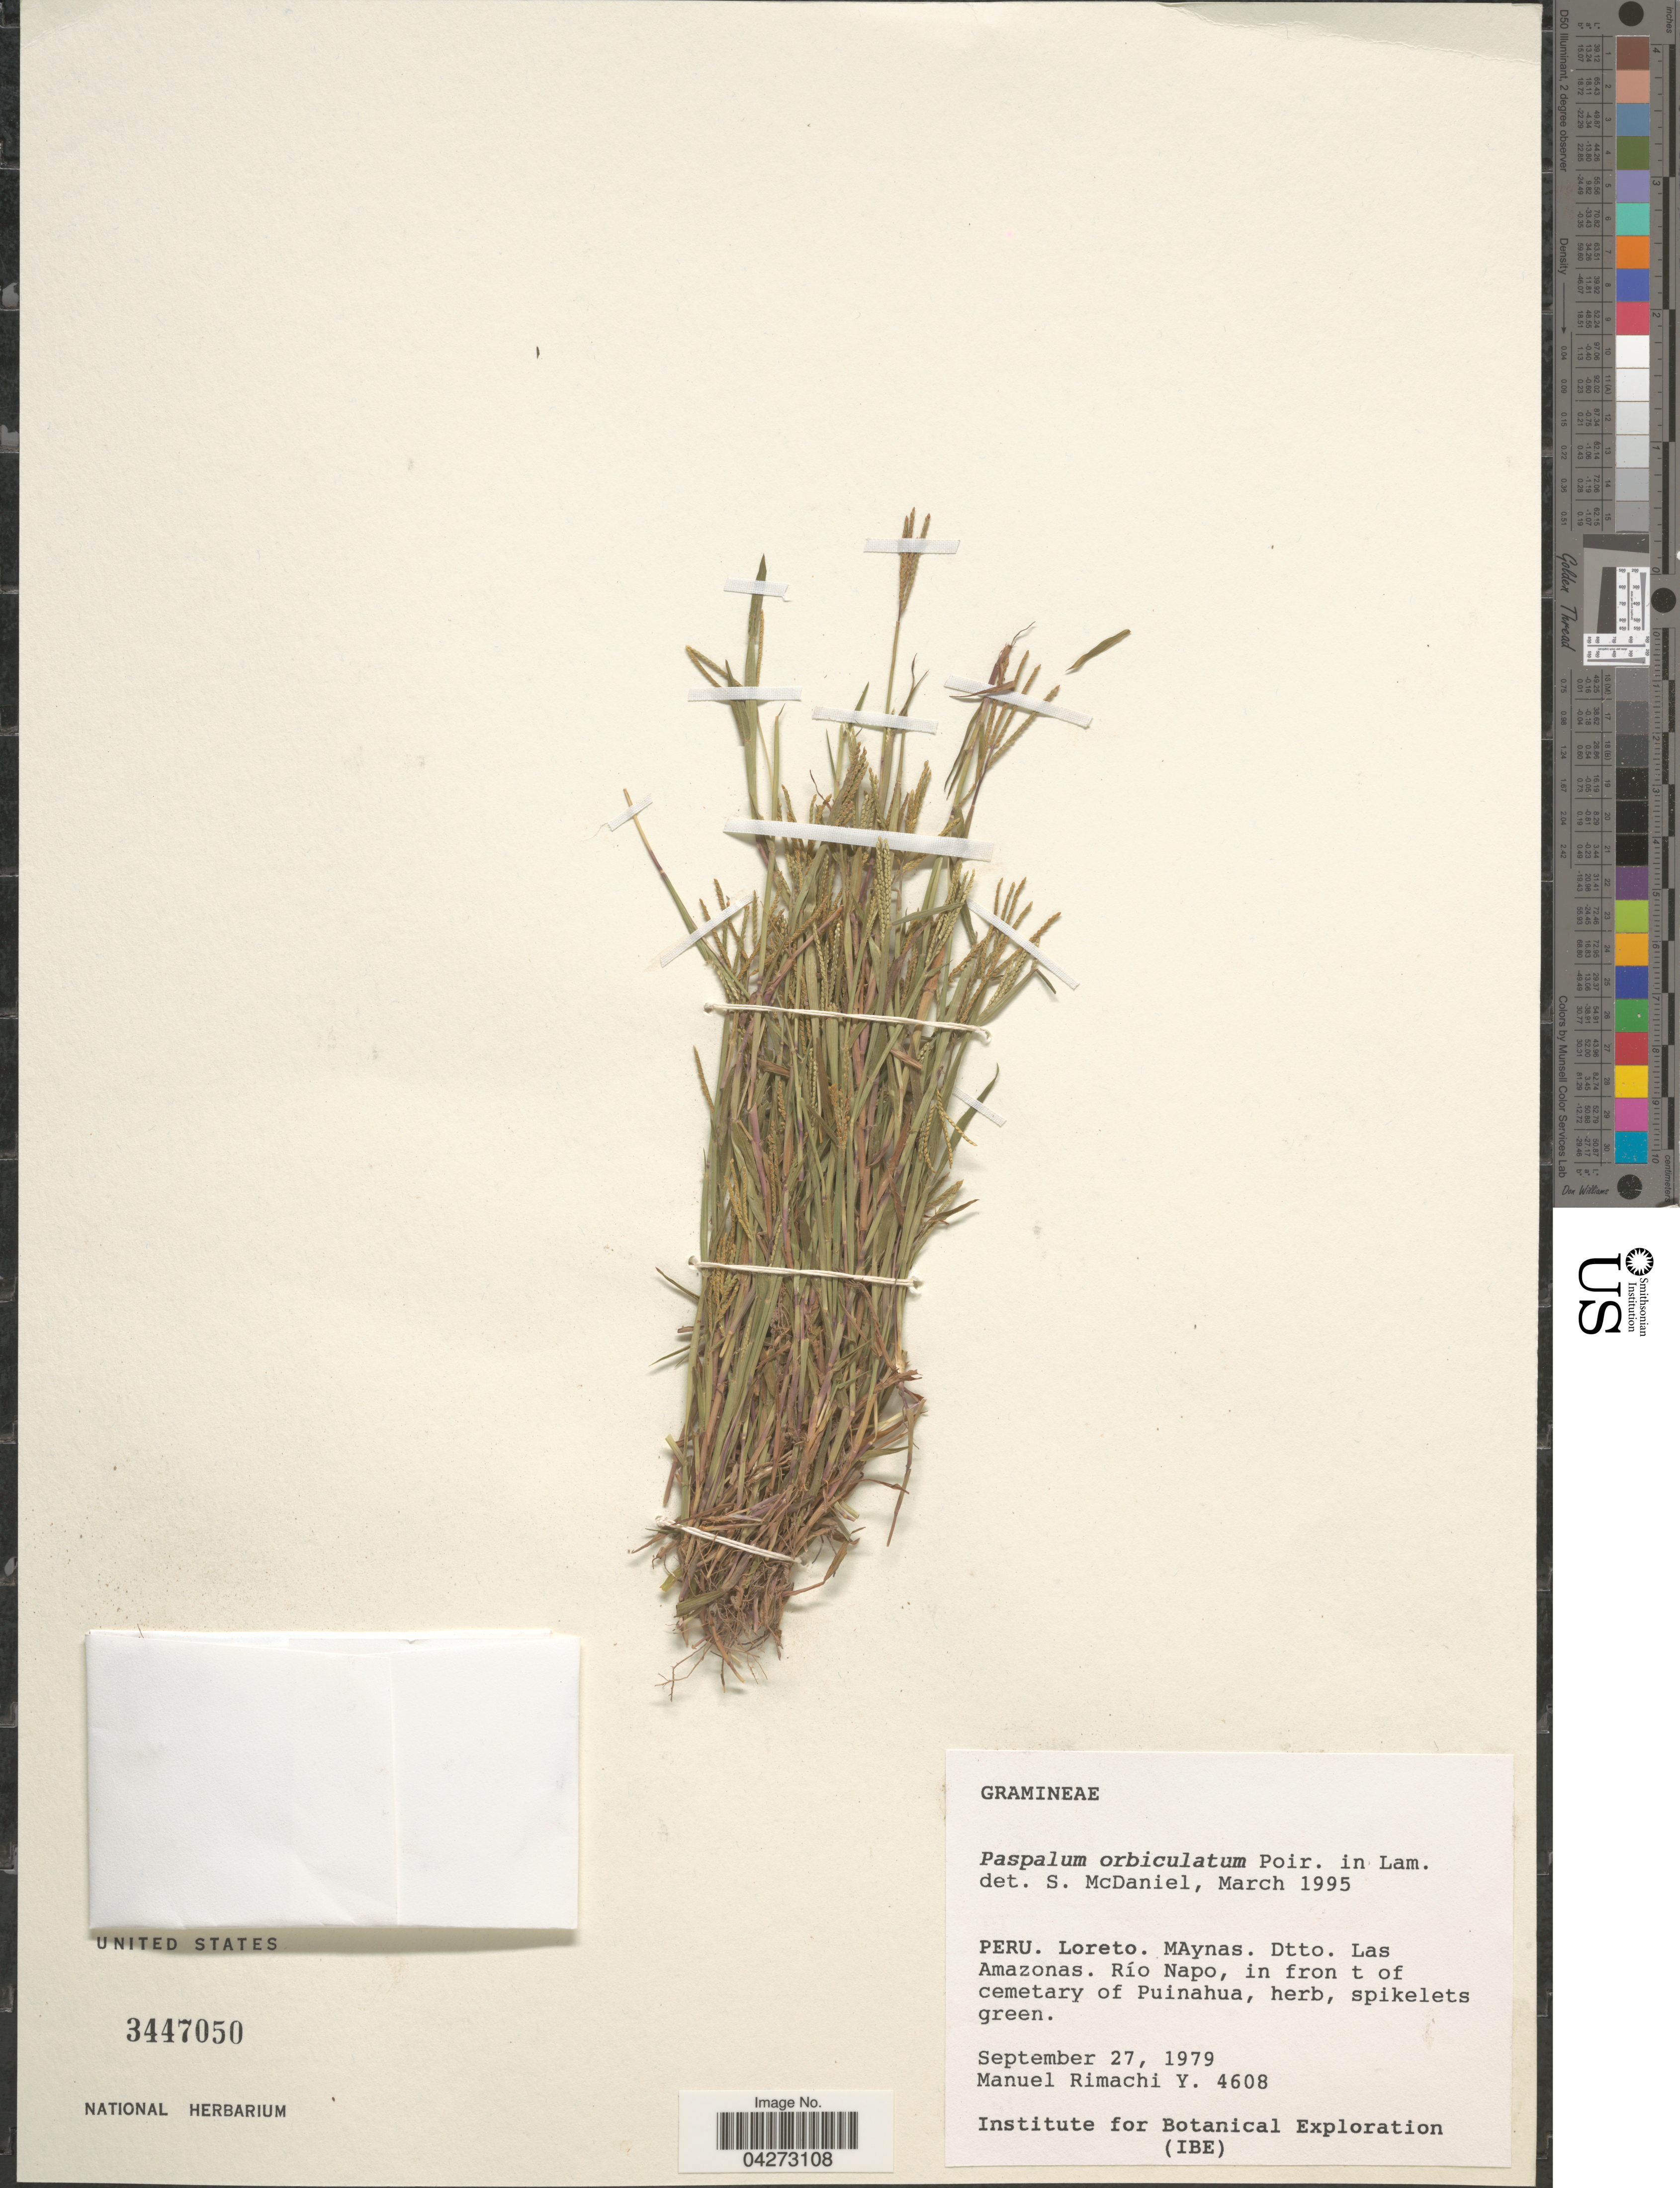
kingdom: Plantae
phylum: Tracheophyta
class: Liliopsida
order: Poales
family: Poaceae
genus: Paspalum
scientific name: Paspalum orbiculatum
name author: Poir.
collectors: M. Rimachi Y.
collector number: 4608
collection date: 1979-09-27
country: Peru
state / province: Loreto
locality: MAynas. Dtto. Las Amazonas. Río Napo, in front of cemetary of Puinahua. Institute for Botanical Exploration (IBE).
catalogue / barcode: US 3447050